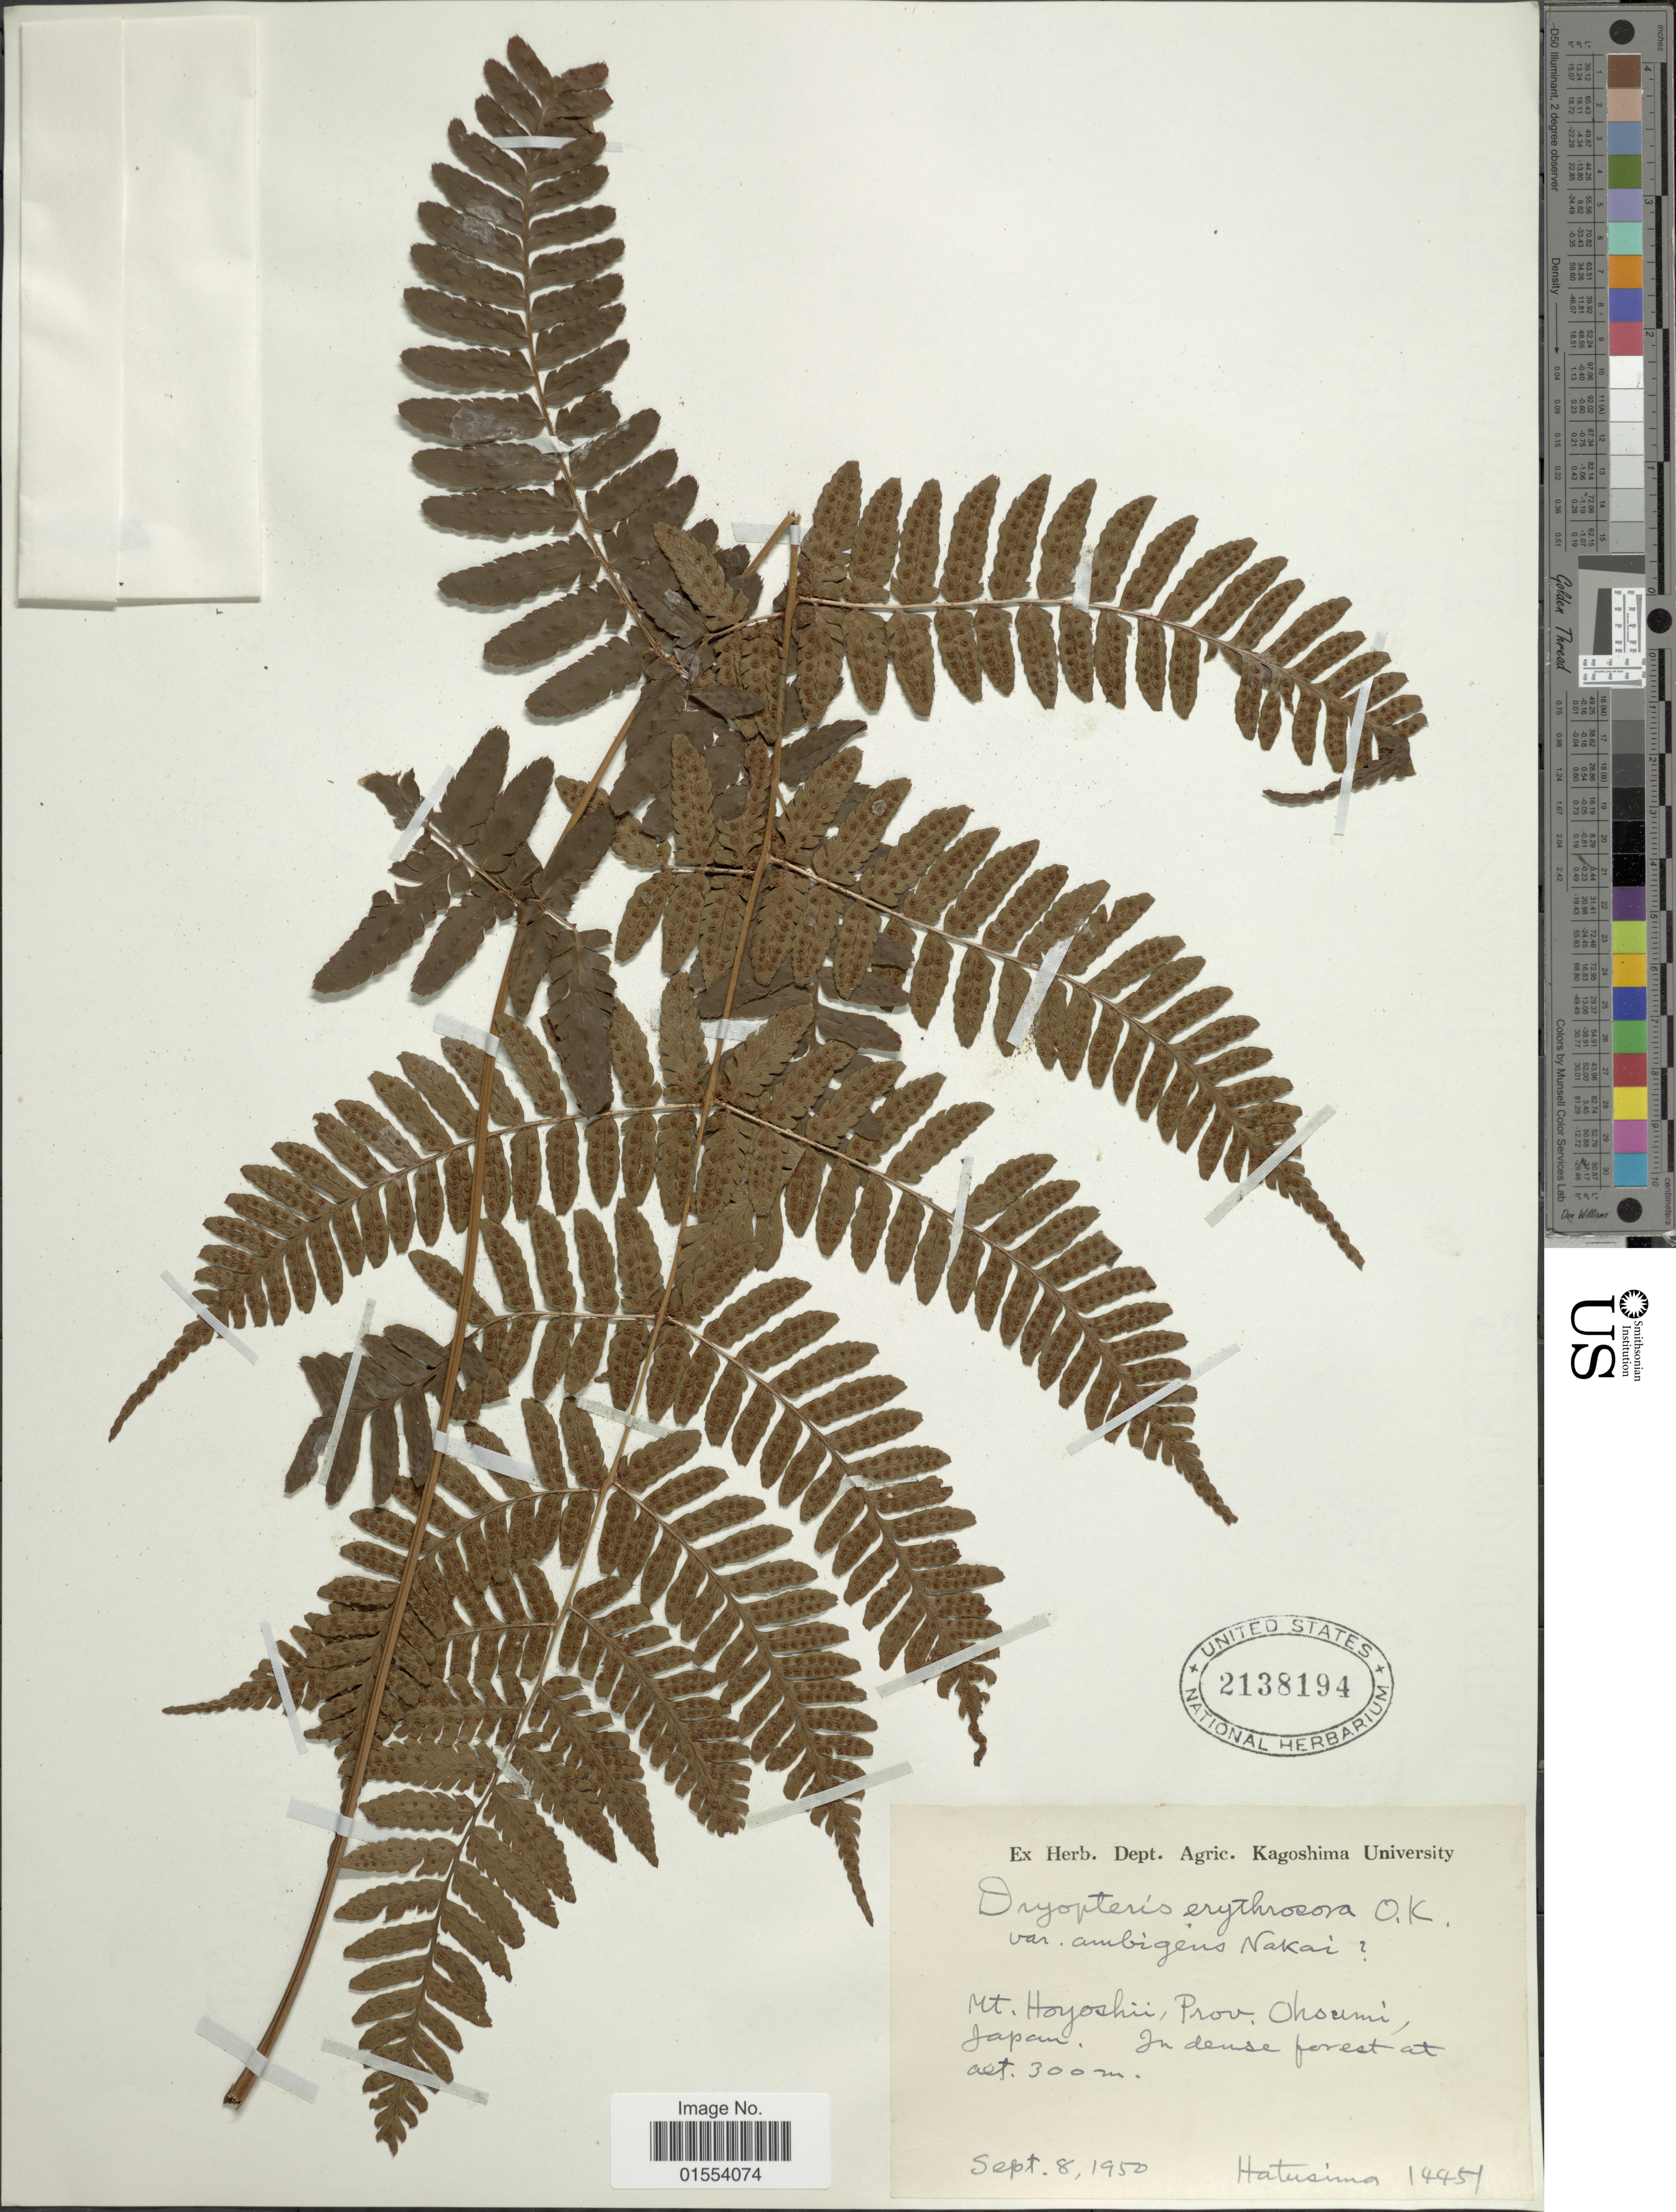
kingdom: Plantae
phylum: Tracheophyta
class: Polypodiopsida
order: Polypodiales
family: Dryopteridaceae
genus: Dryopteris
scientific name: Dryopteris erythrosora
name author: (D.C. Eaton) Kuntze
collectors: -. Hatusima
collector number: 14451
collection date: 1950-09-08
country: Japan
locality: Mt. Hoyoshi, Prov. Ohsumi, Japan.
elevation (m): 300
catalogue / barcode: US 2138194